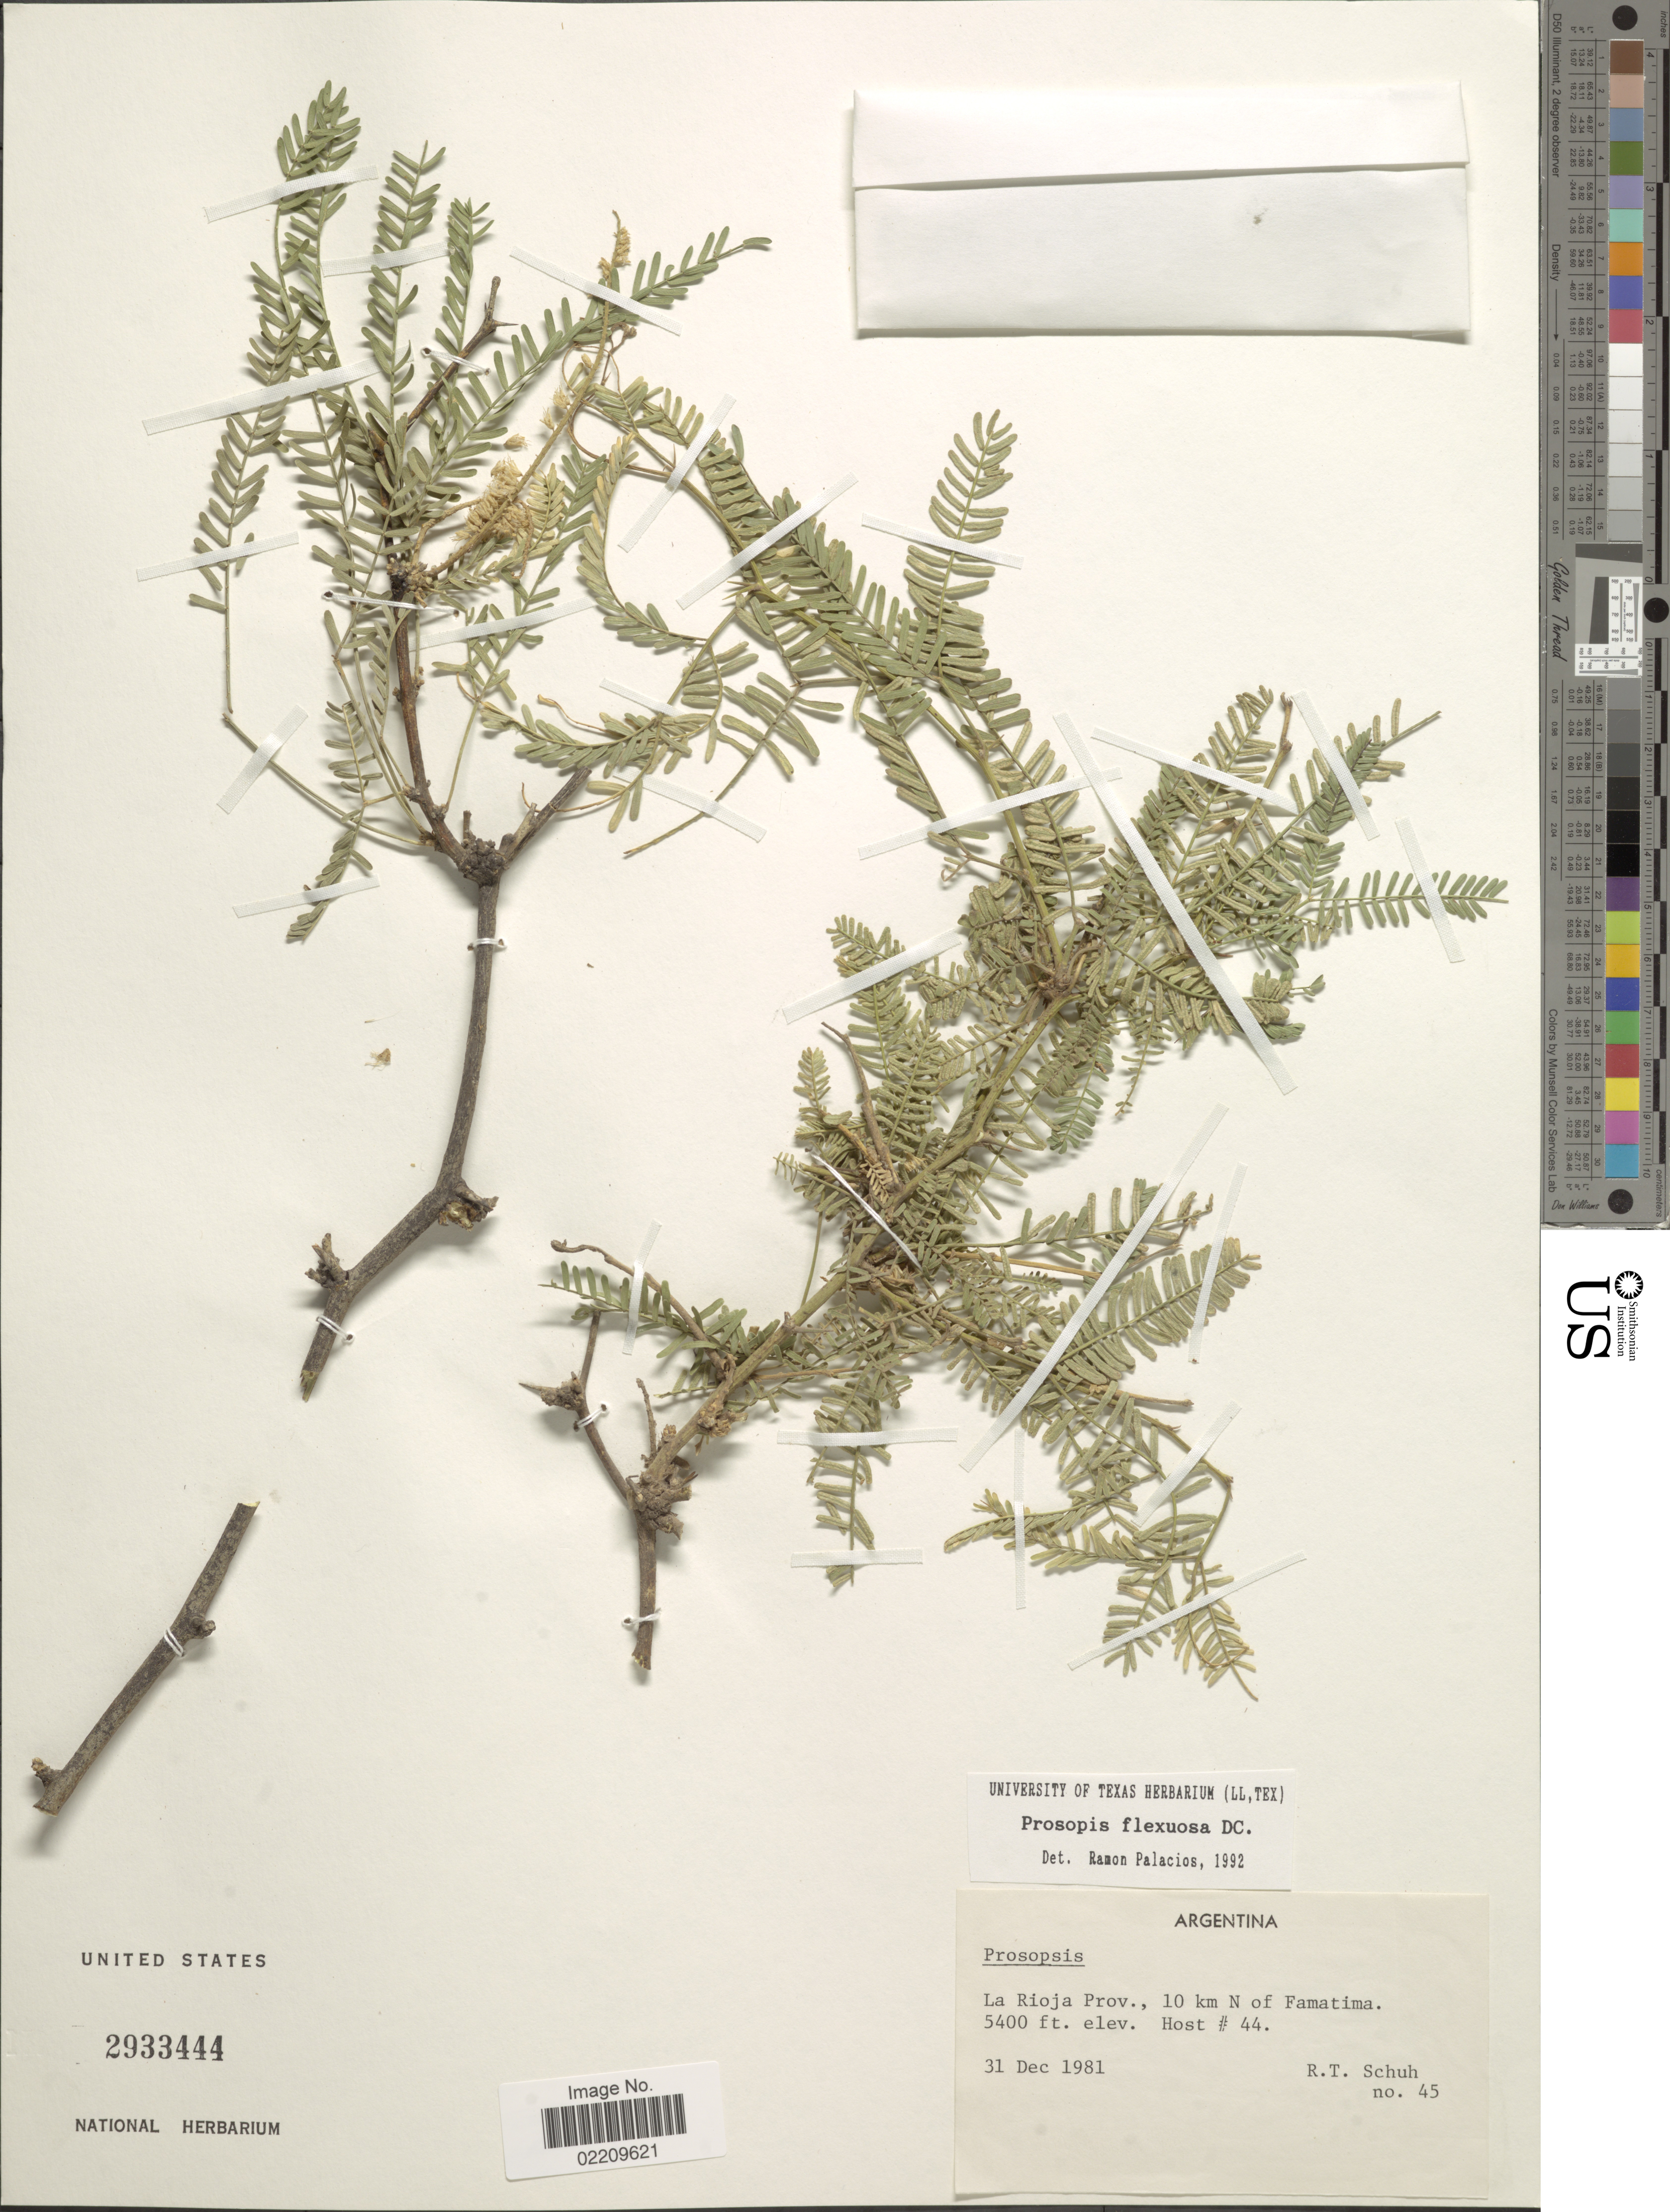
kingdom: Plantae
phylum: Tracheophyta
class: Magnoliopsida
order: Fabales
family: Fabaceae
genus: Neltuma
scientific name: Neltuma flexuosa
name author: (DC.) C. E. Hughes & G.P. Lewis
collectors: R. Schuh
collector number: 45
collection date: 1981-12-31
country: Argentina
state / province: La Rioja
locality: La Rioja Prov., 10 km N of Famatima.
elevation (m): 1646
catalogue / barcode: US 2933444